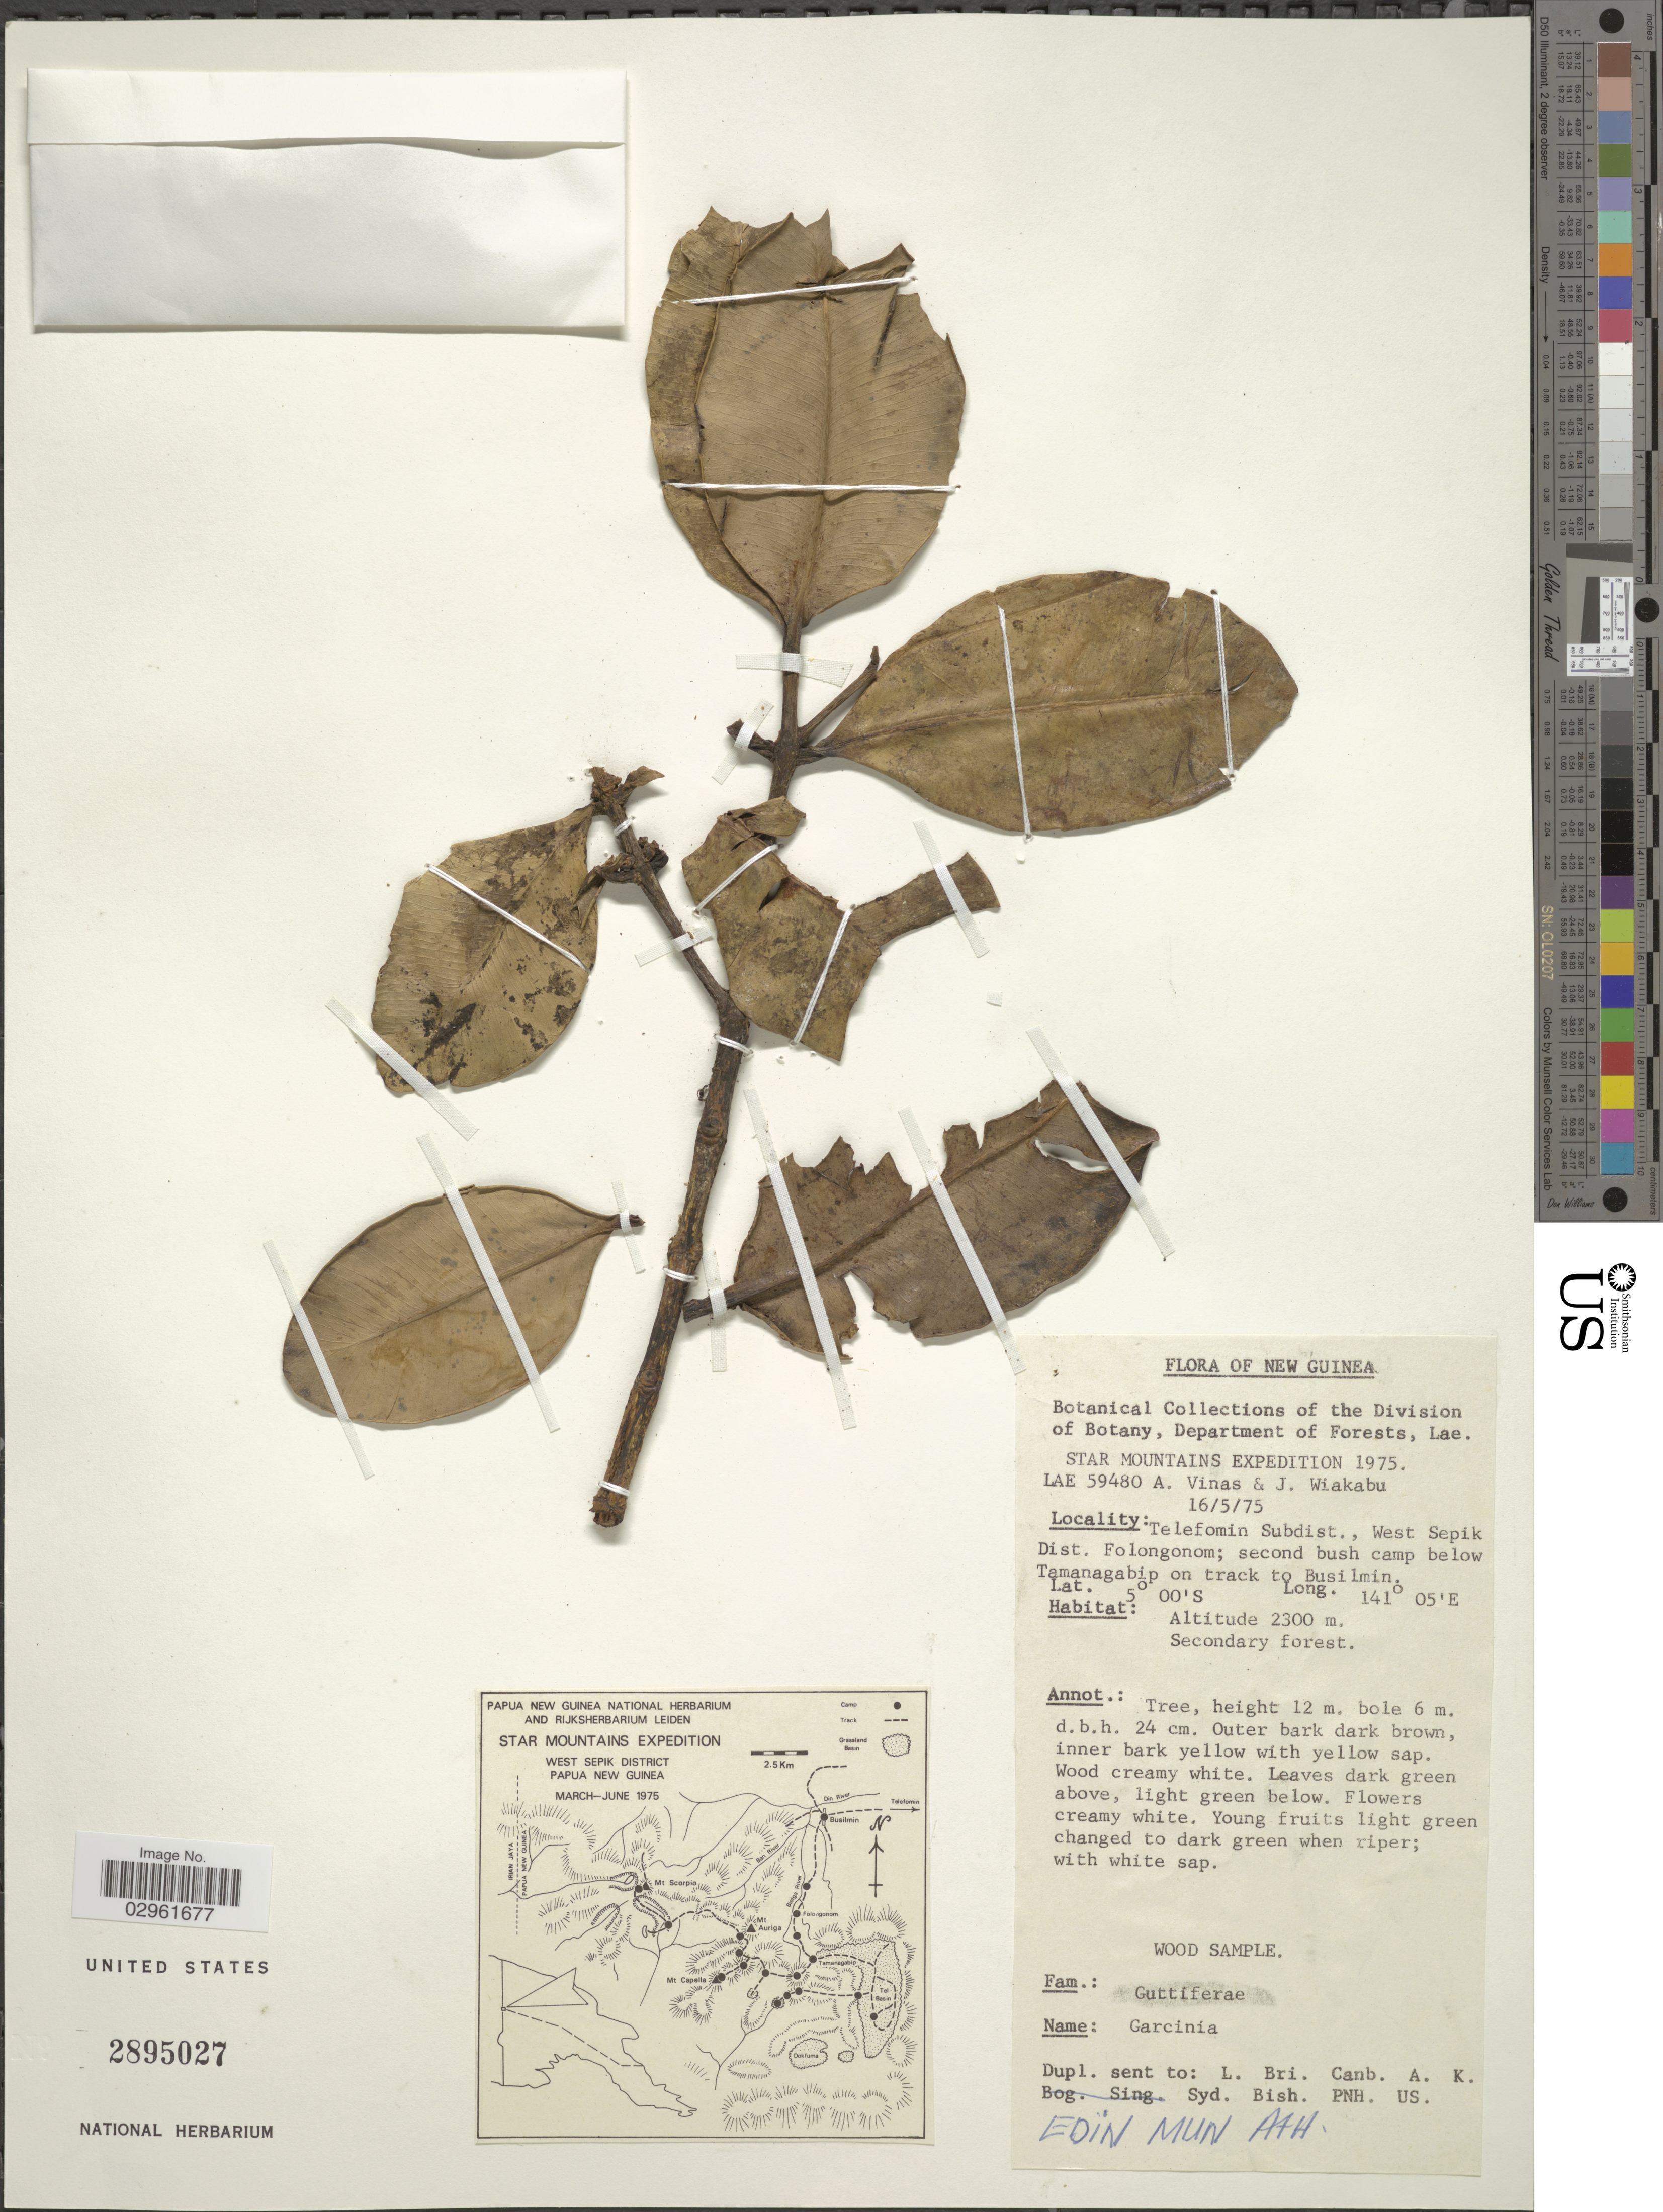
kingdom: Plantae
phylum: Tracheophyta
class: Magnoliopsida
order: Malpighiales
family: Clusiaceae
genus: Garcinia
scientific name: Garcinia sp.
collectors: A. Vinas & J. Wiakabu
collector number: LAE59480A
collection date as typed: Transcribed d/m/y: 16/5/75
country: Papua New Guinea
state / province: Sandaun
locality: Telefomin Subdist., West Sepik Dist. Folongonom; second bush camp below Tamanagabip on track to Busilmin. New Guinea.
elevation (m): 2300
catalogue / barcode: US 2895027